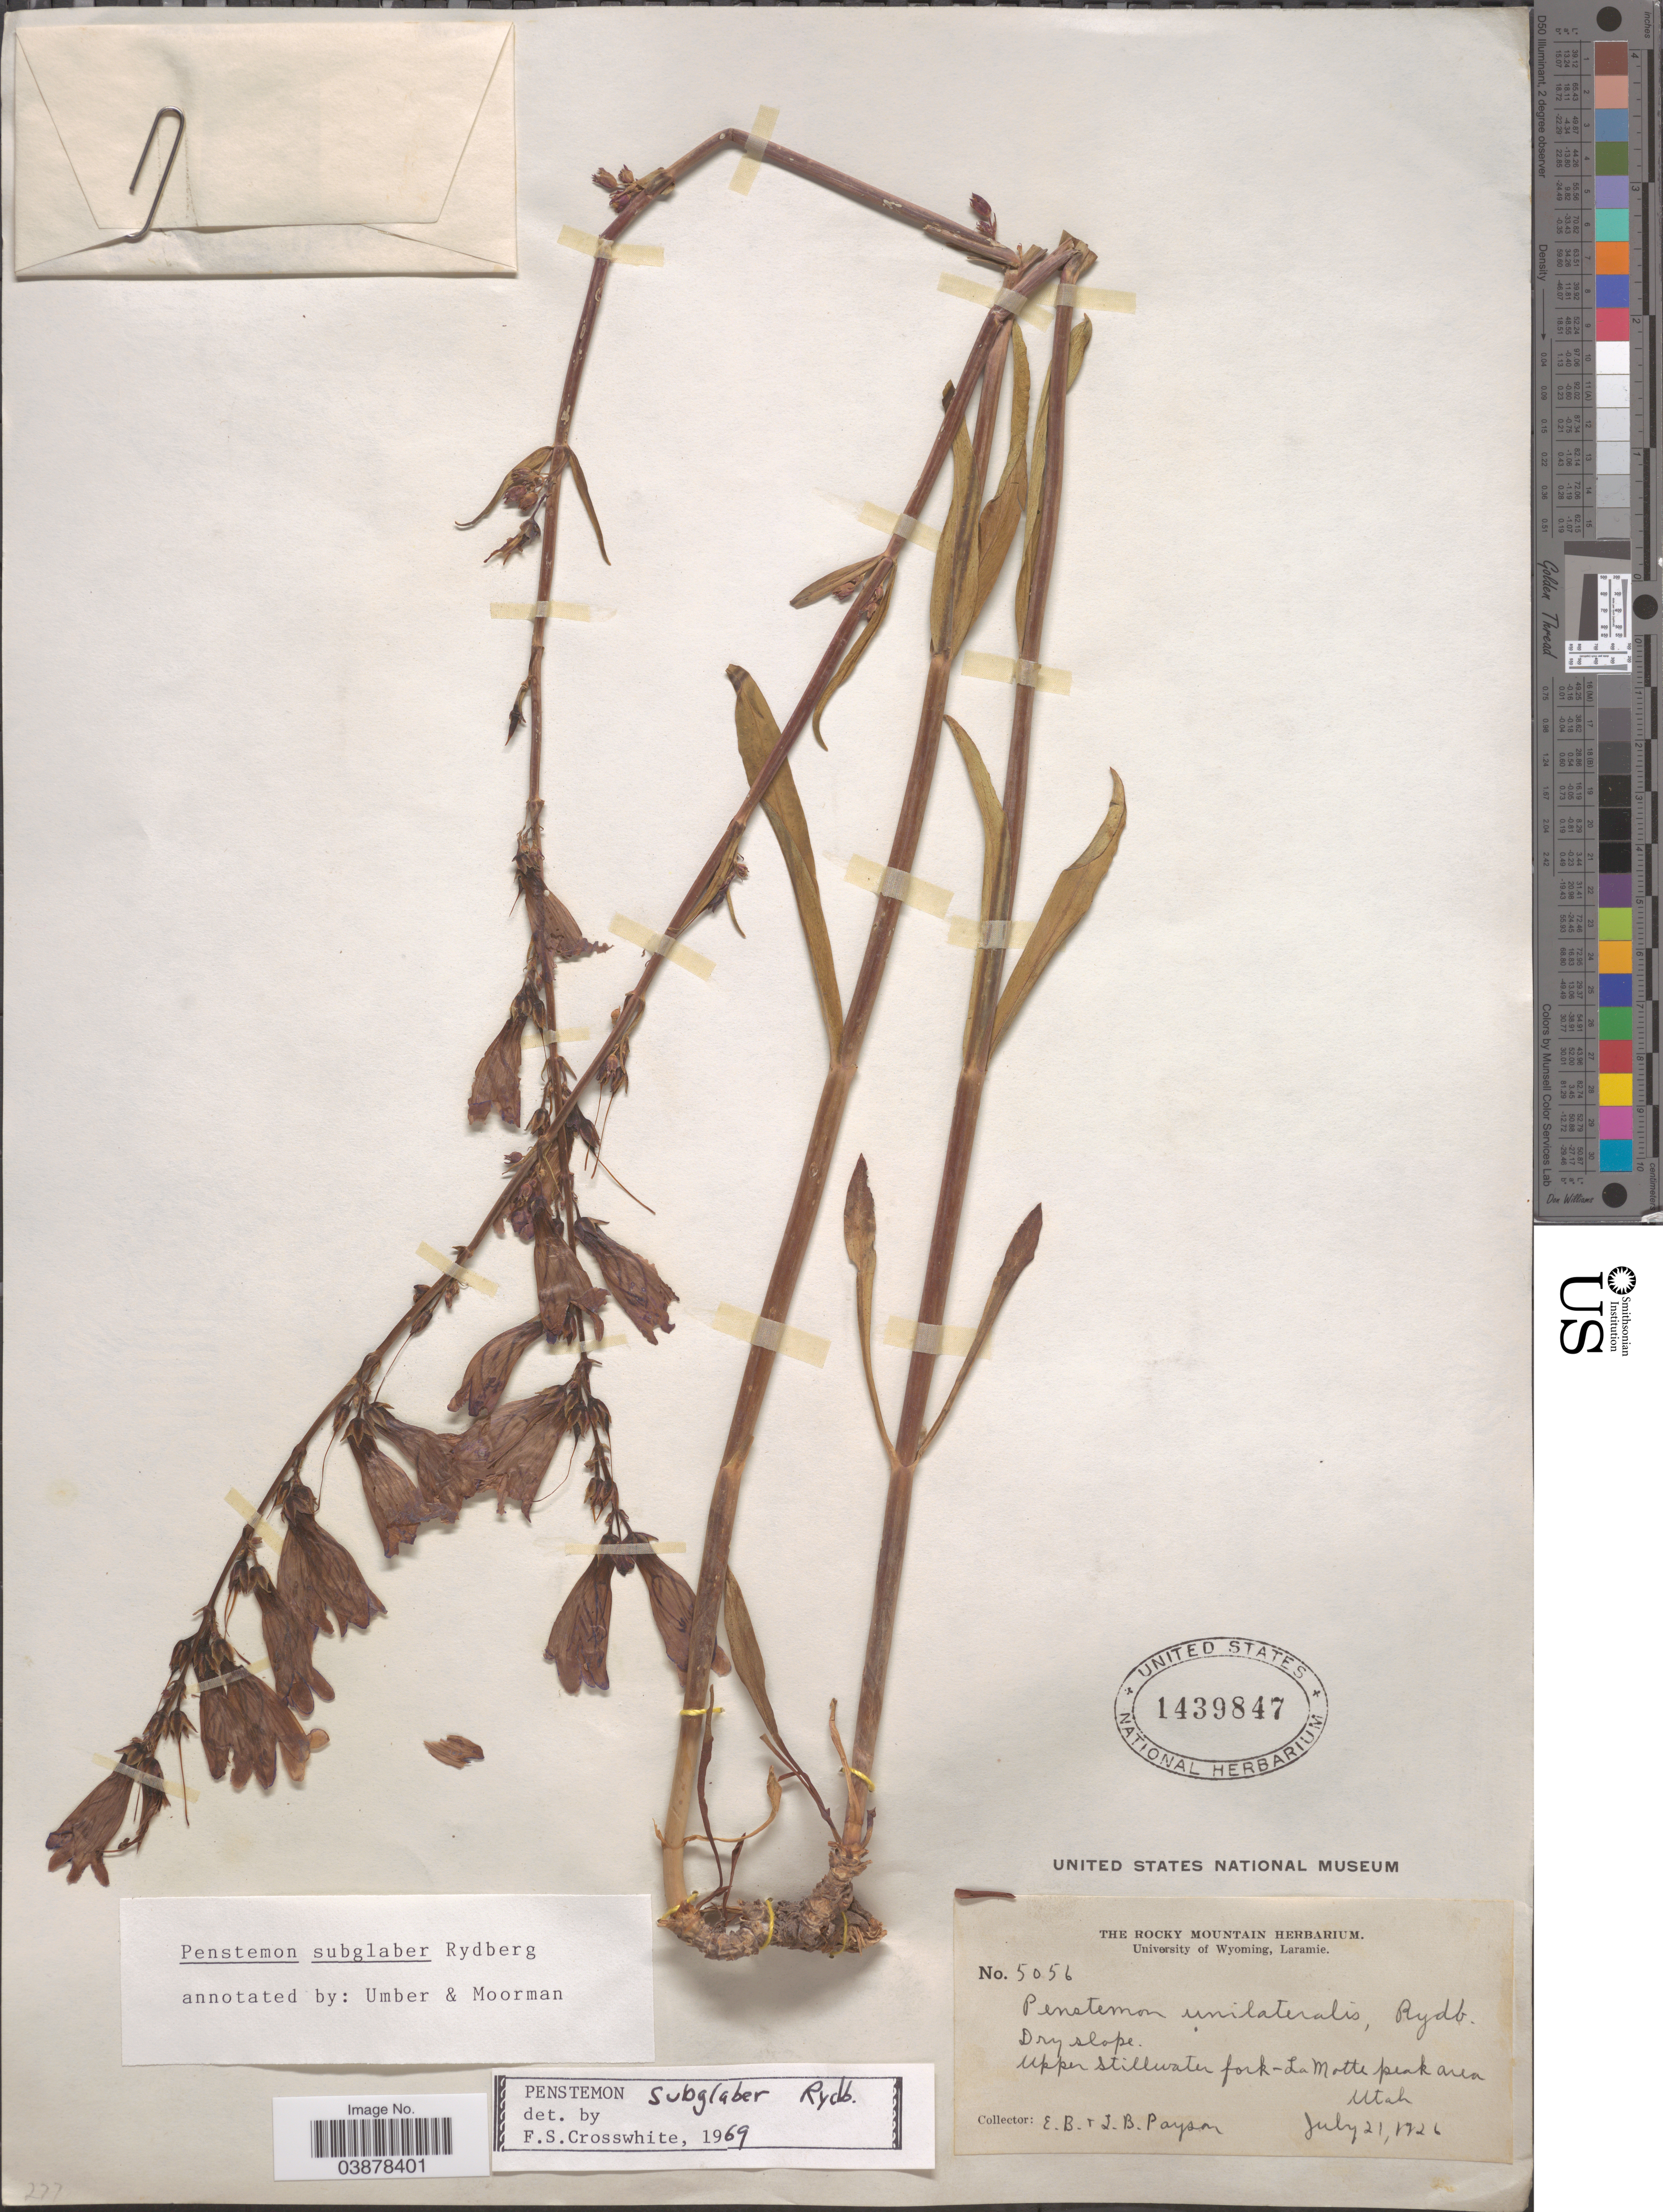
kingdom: Plantae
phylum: Tracheophyta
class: Magnoliopsida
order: Lamiales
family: Plantaginaceae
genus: Penstemon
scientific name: Penstemon subglaber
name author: Rydb.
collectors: E. B. Payson & L. Payson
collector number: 5056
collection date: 1926-07-21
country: United States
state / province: Utah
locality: Upper stillwater fork- La Motte Peak area.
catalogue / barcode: US 1439847